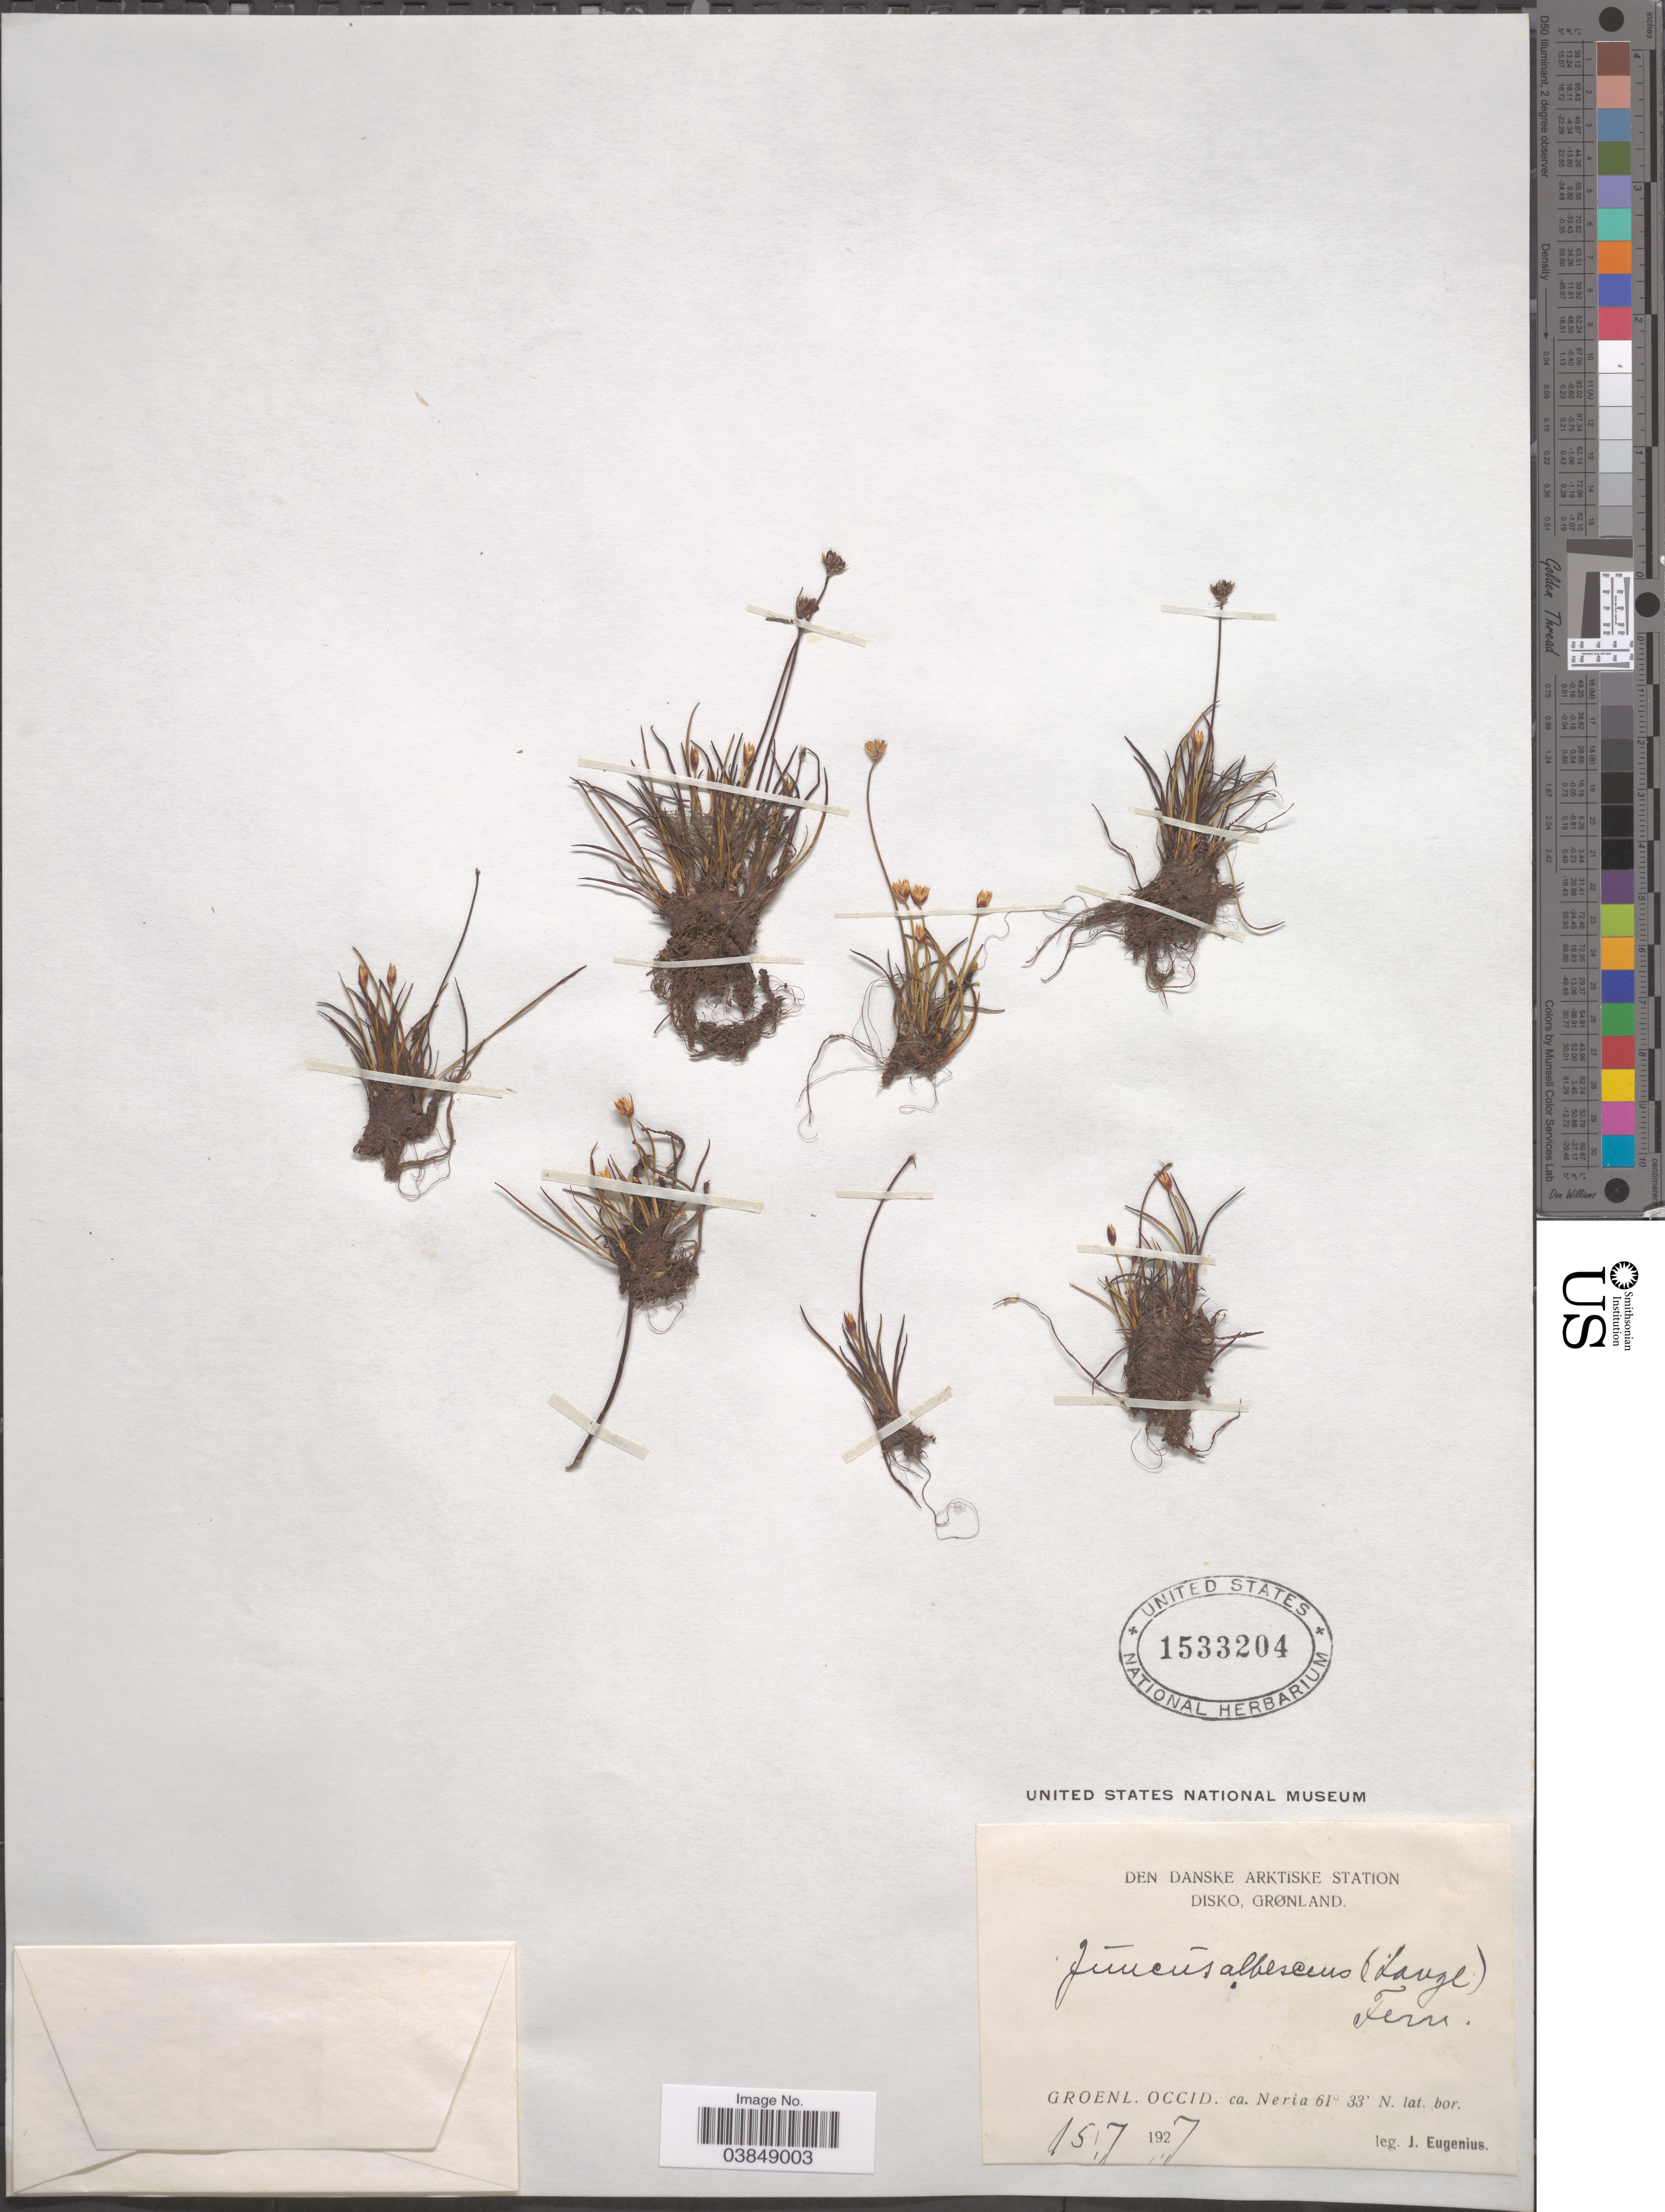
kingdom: Plantae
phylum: Tracheophyta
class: Liliopsida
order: Poales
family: Juncaceae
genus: Juncus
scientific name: Juncus albescens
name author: Fernald & Lange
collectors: J. Eugenius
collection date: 1927-07-15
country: Greenland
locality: Den Danske Arktiske Station. Disko, Grønland. Groenl. Occid. ca. Neria.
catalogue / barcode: US 1533204